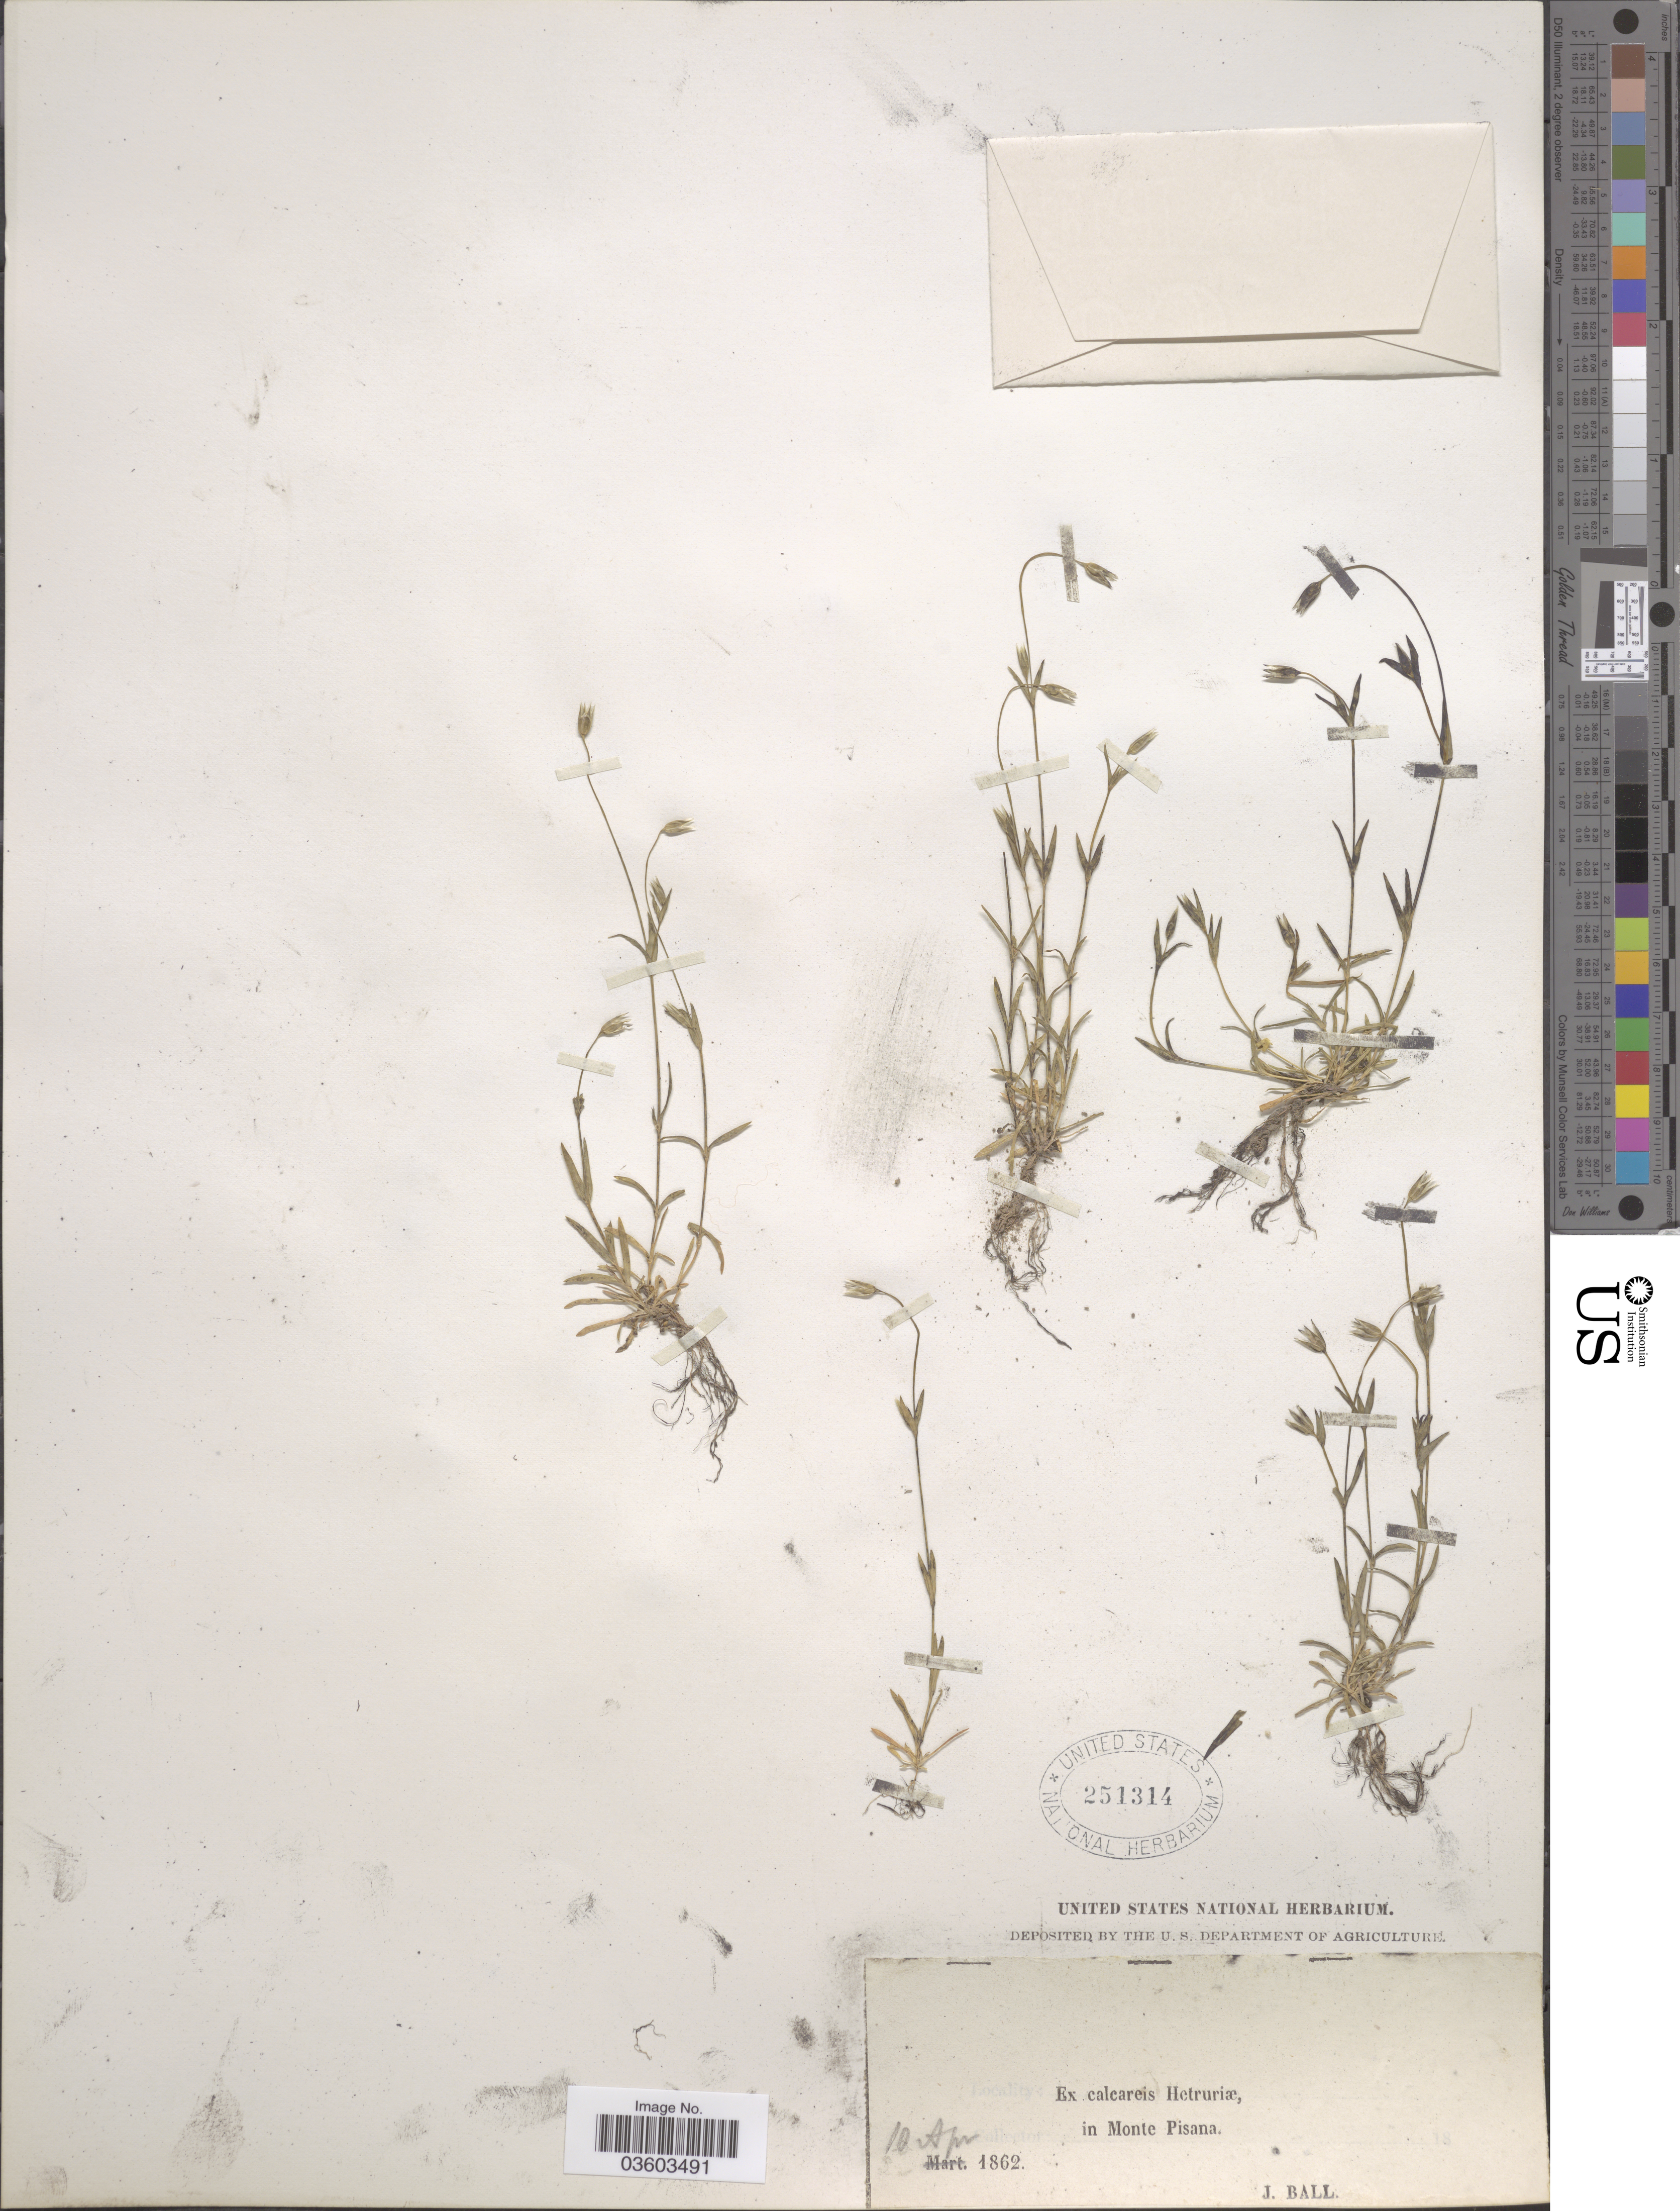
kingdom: Plantae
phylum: Tracheophyta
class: Magnoliopsida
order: Caryophyllales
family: Caryophyllaceae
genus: Cerastium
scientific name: Cerastium sp.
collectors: J. Ball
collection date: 1862-04-10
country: Italy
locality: Ex calcareis Hetruriæ, in Monte Pisana.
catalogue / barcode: US 251314